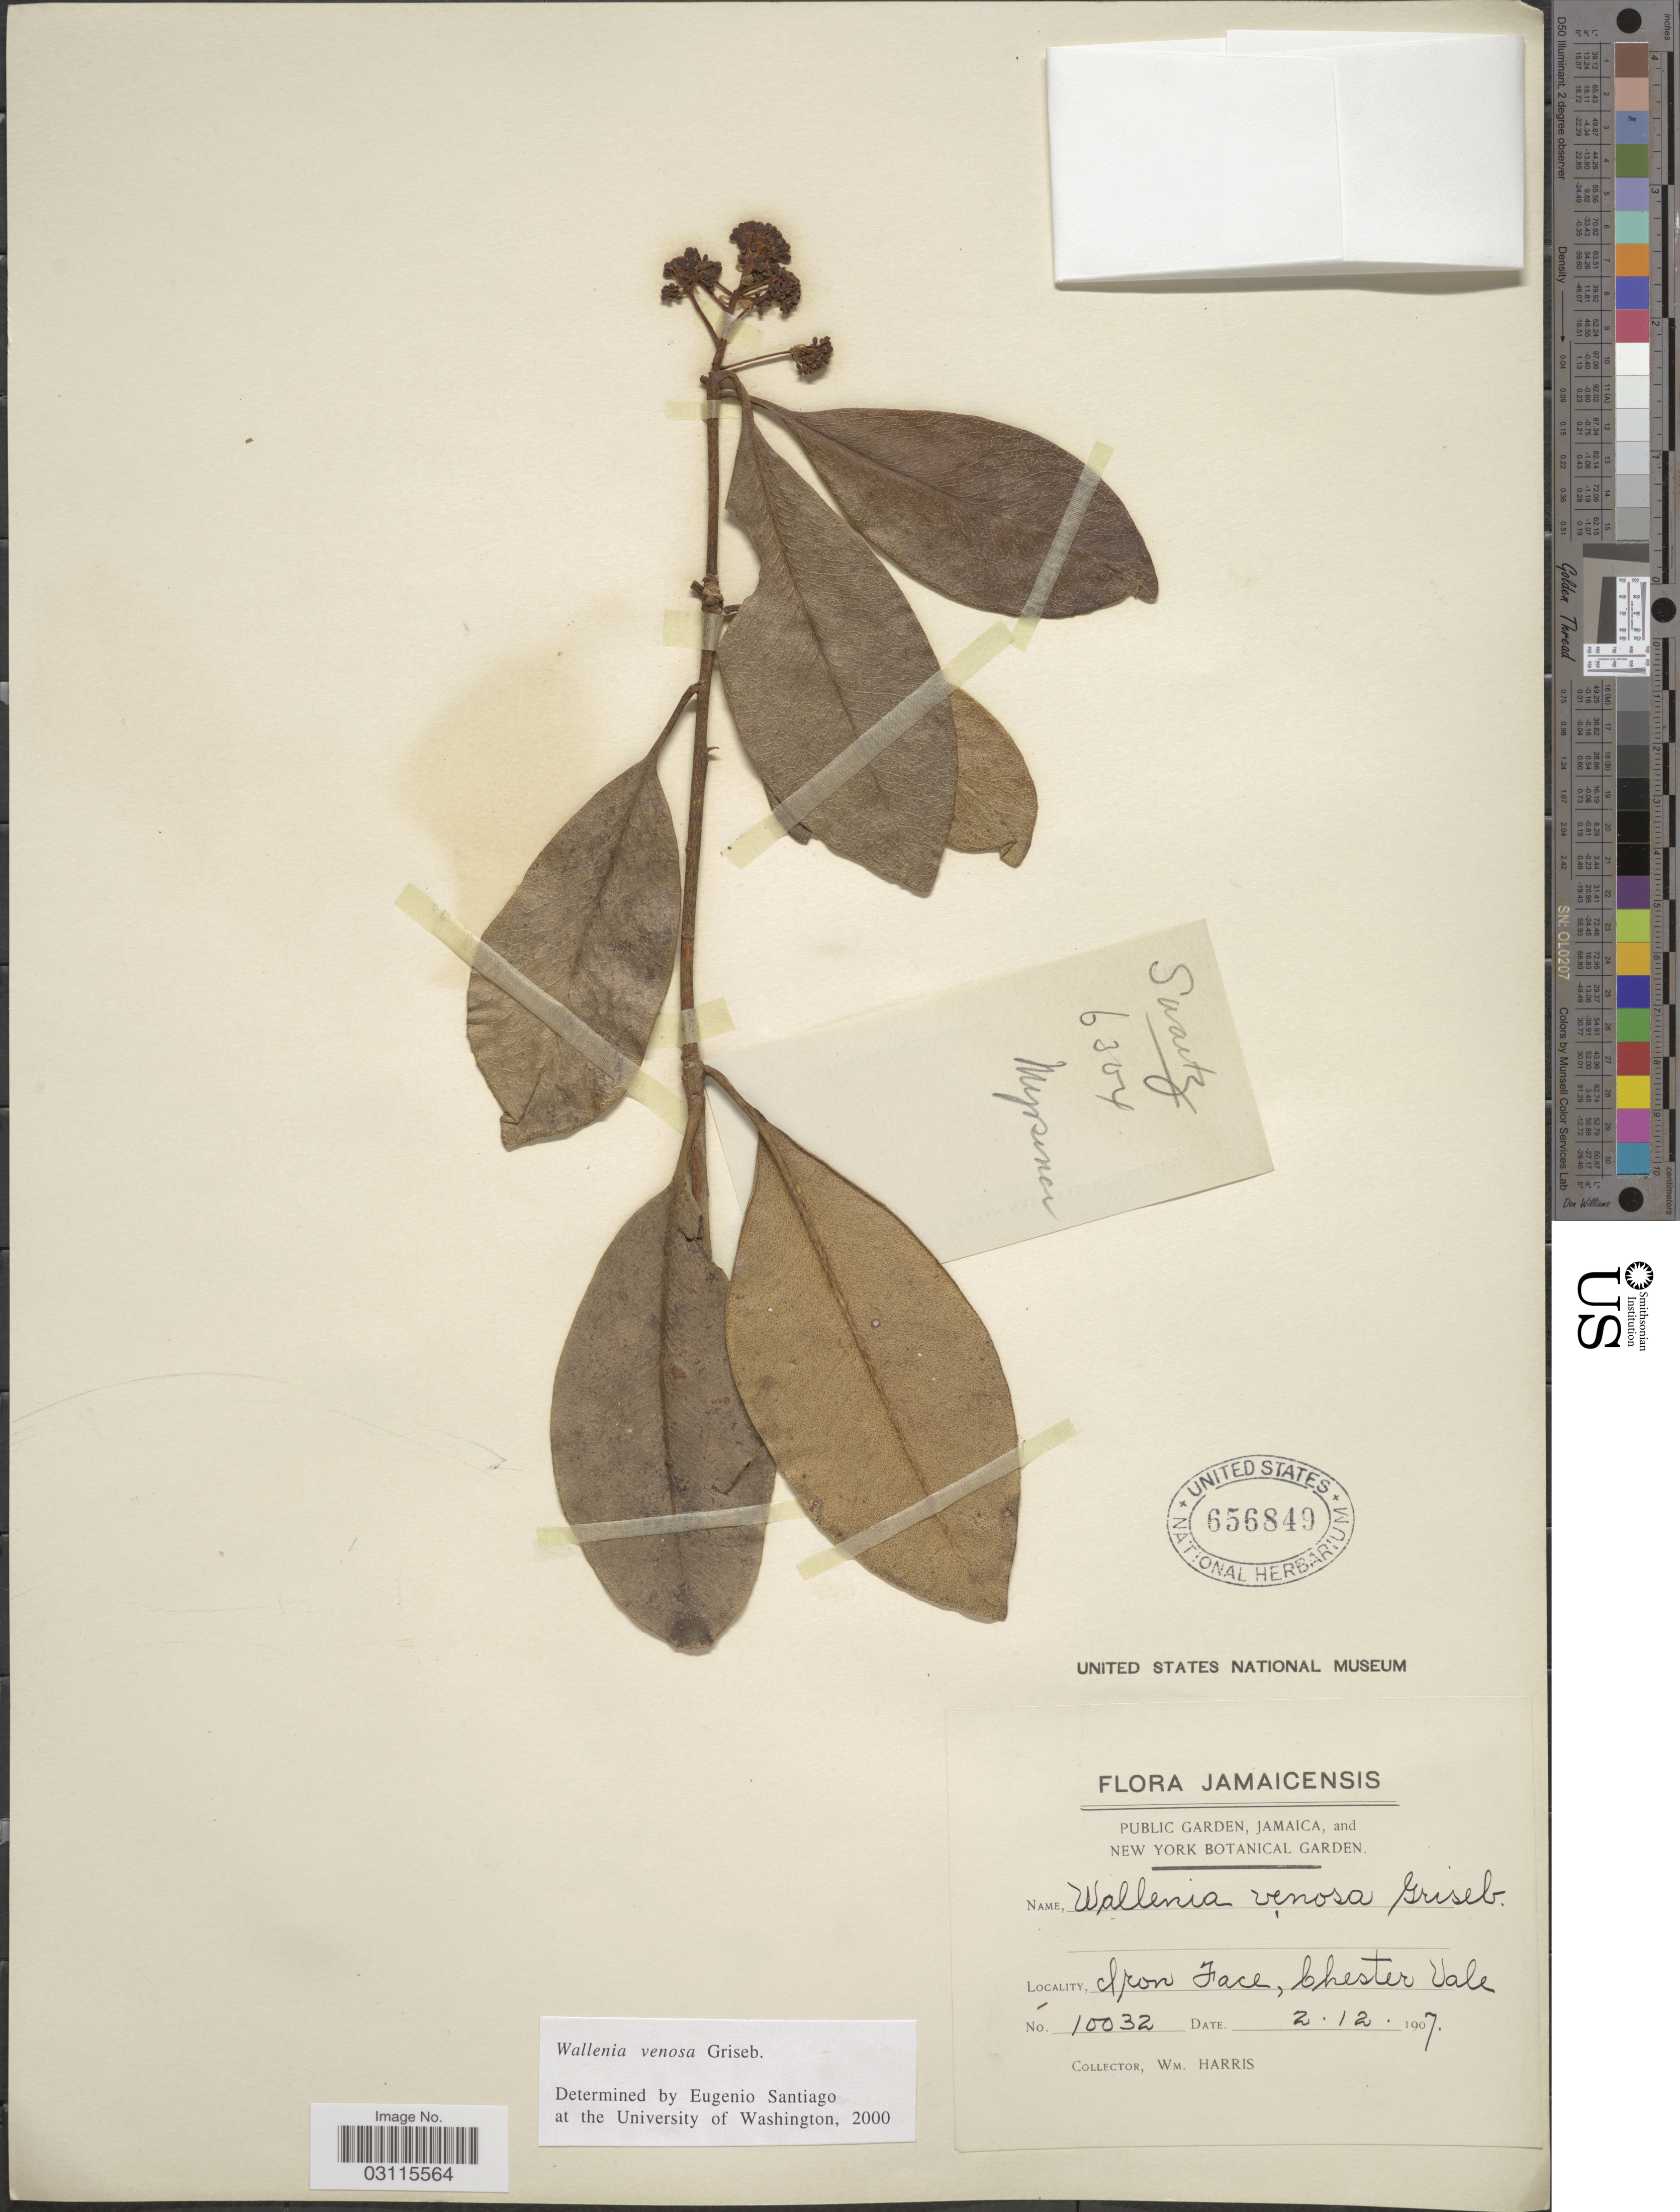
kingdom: Plantae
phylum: Tracheophyta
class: Magnoliopsida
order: Ericales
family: Primulaceae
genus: Wallenia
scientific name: Wallenia venosa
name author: Griseb.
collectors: W. H. Harris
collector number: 10032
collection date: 1907-12-02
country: Jamaica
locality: Iron Face, Chester Vale.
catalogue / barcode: US 656849